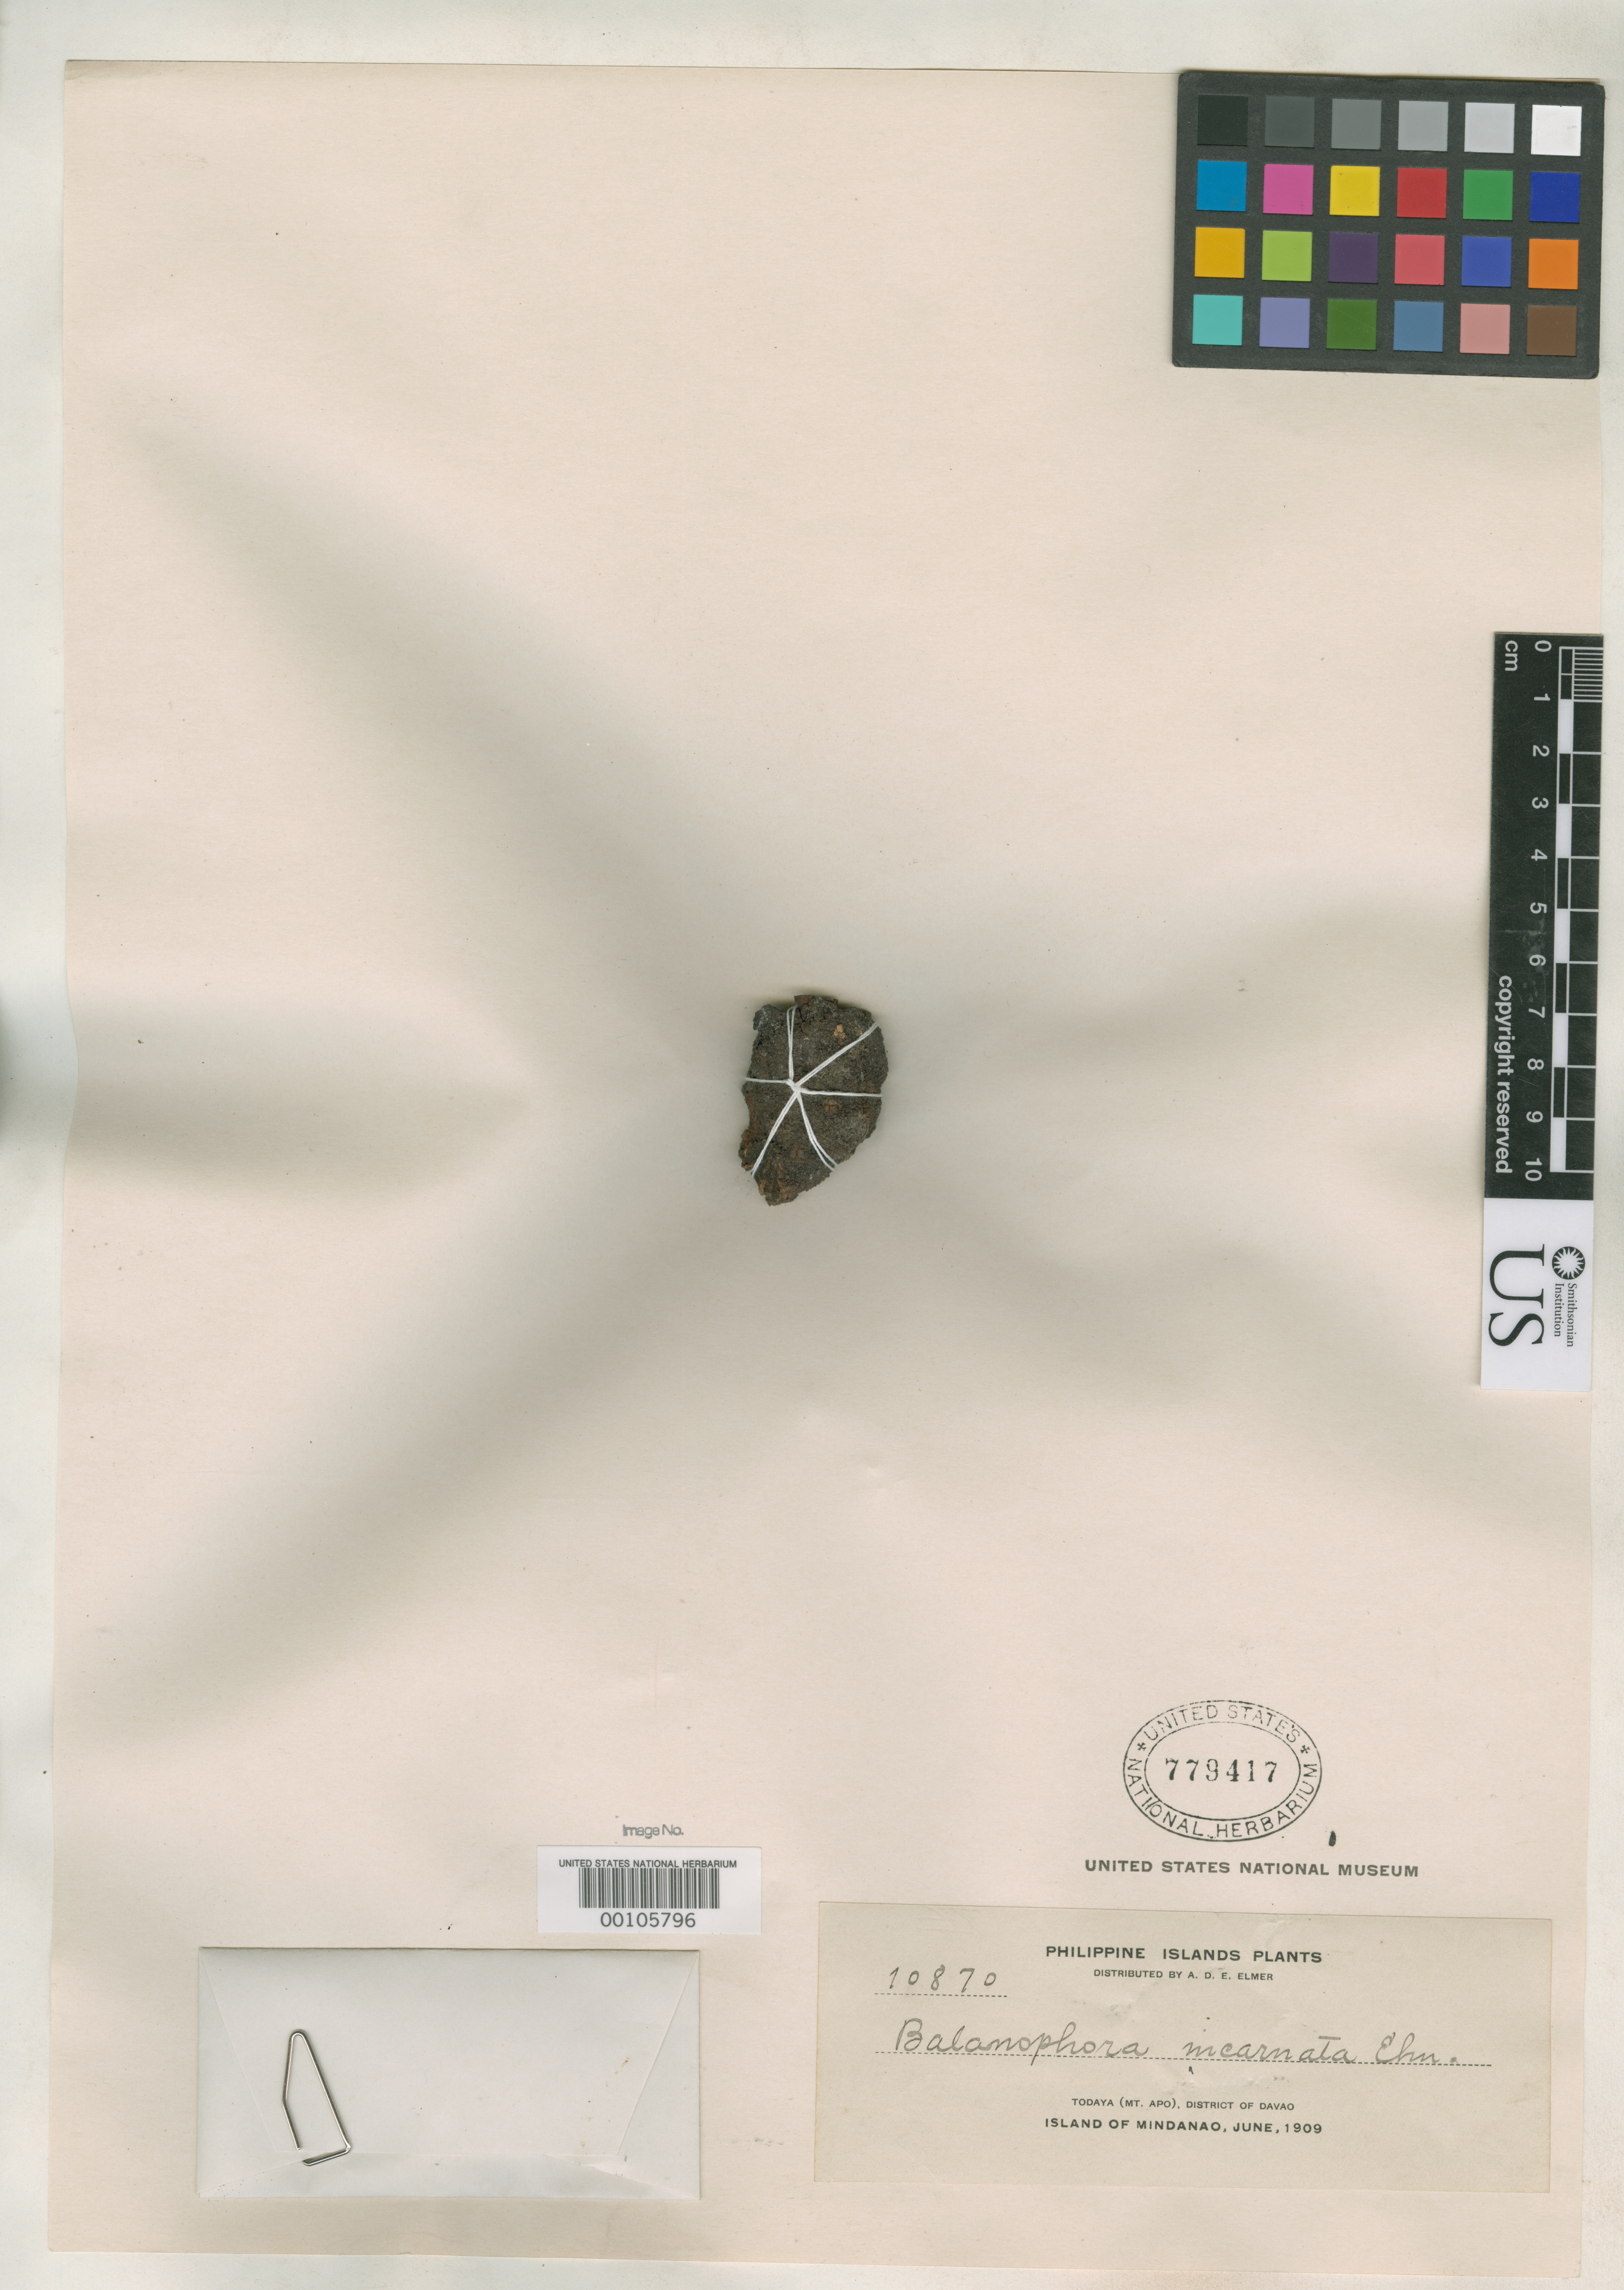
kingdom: Plantae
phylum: Tracheophyta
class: Magnoliopsida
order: Santalales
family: Balanophoraceae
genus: Balanophora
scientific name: Balanophora incarnata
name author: Elmer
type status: Isotype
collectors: A. D. E. Elmer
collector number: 10870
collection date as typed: Jun 1909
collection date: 1909-06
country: Philippines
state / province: Davao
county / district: Davao del Sur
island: Mindanao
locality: Todaya, Mt. Apo.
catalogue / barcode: US 779417